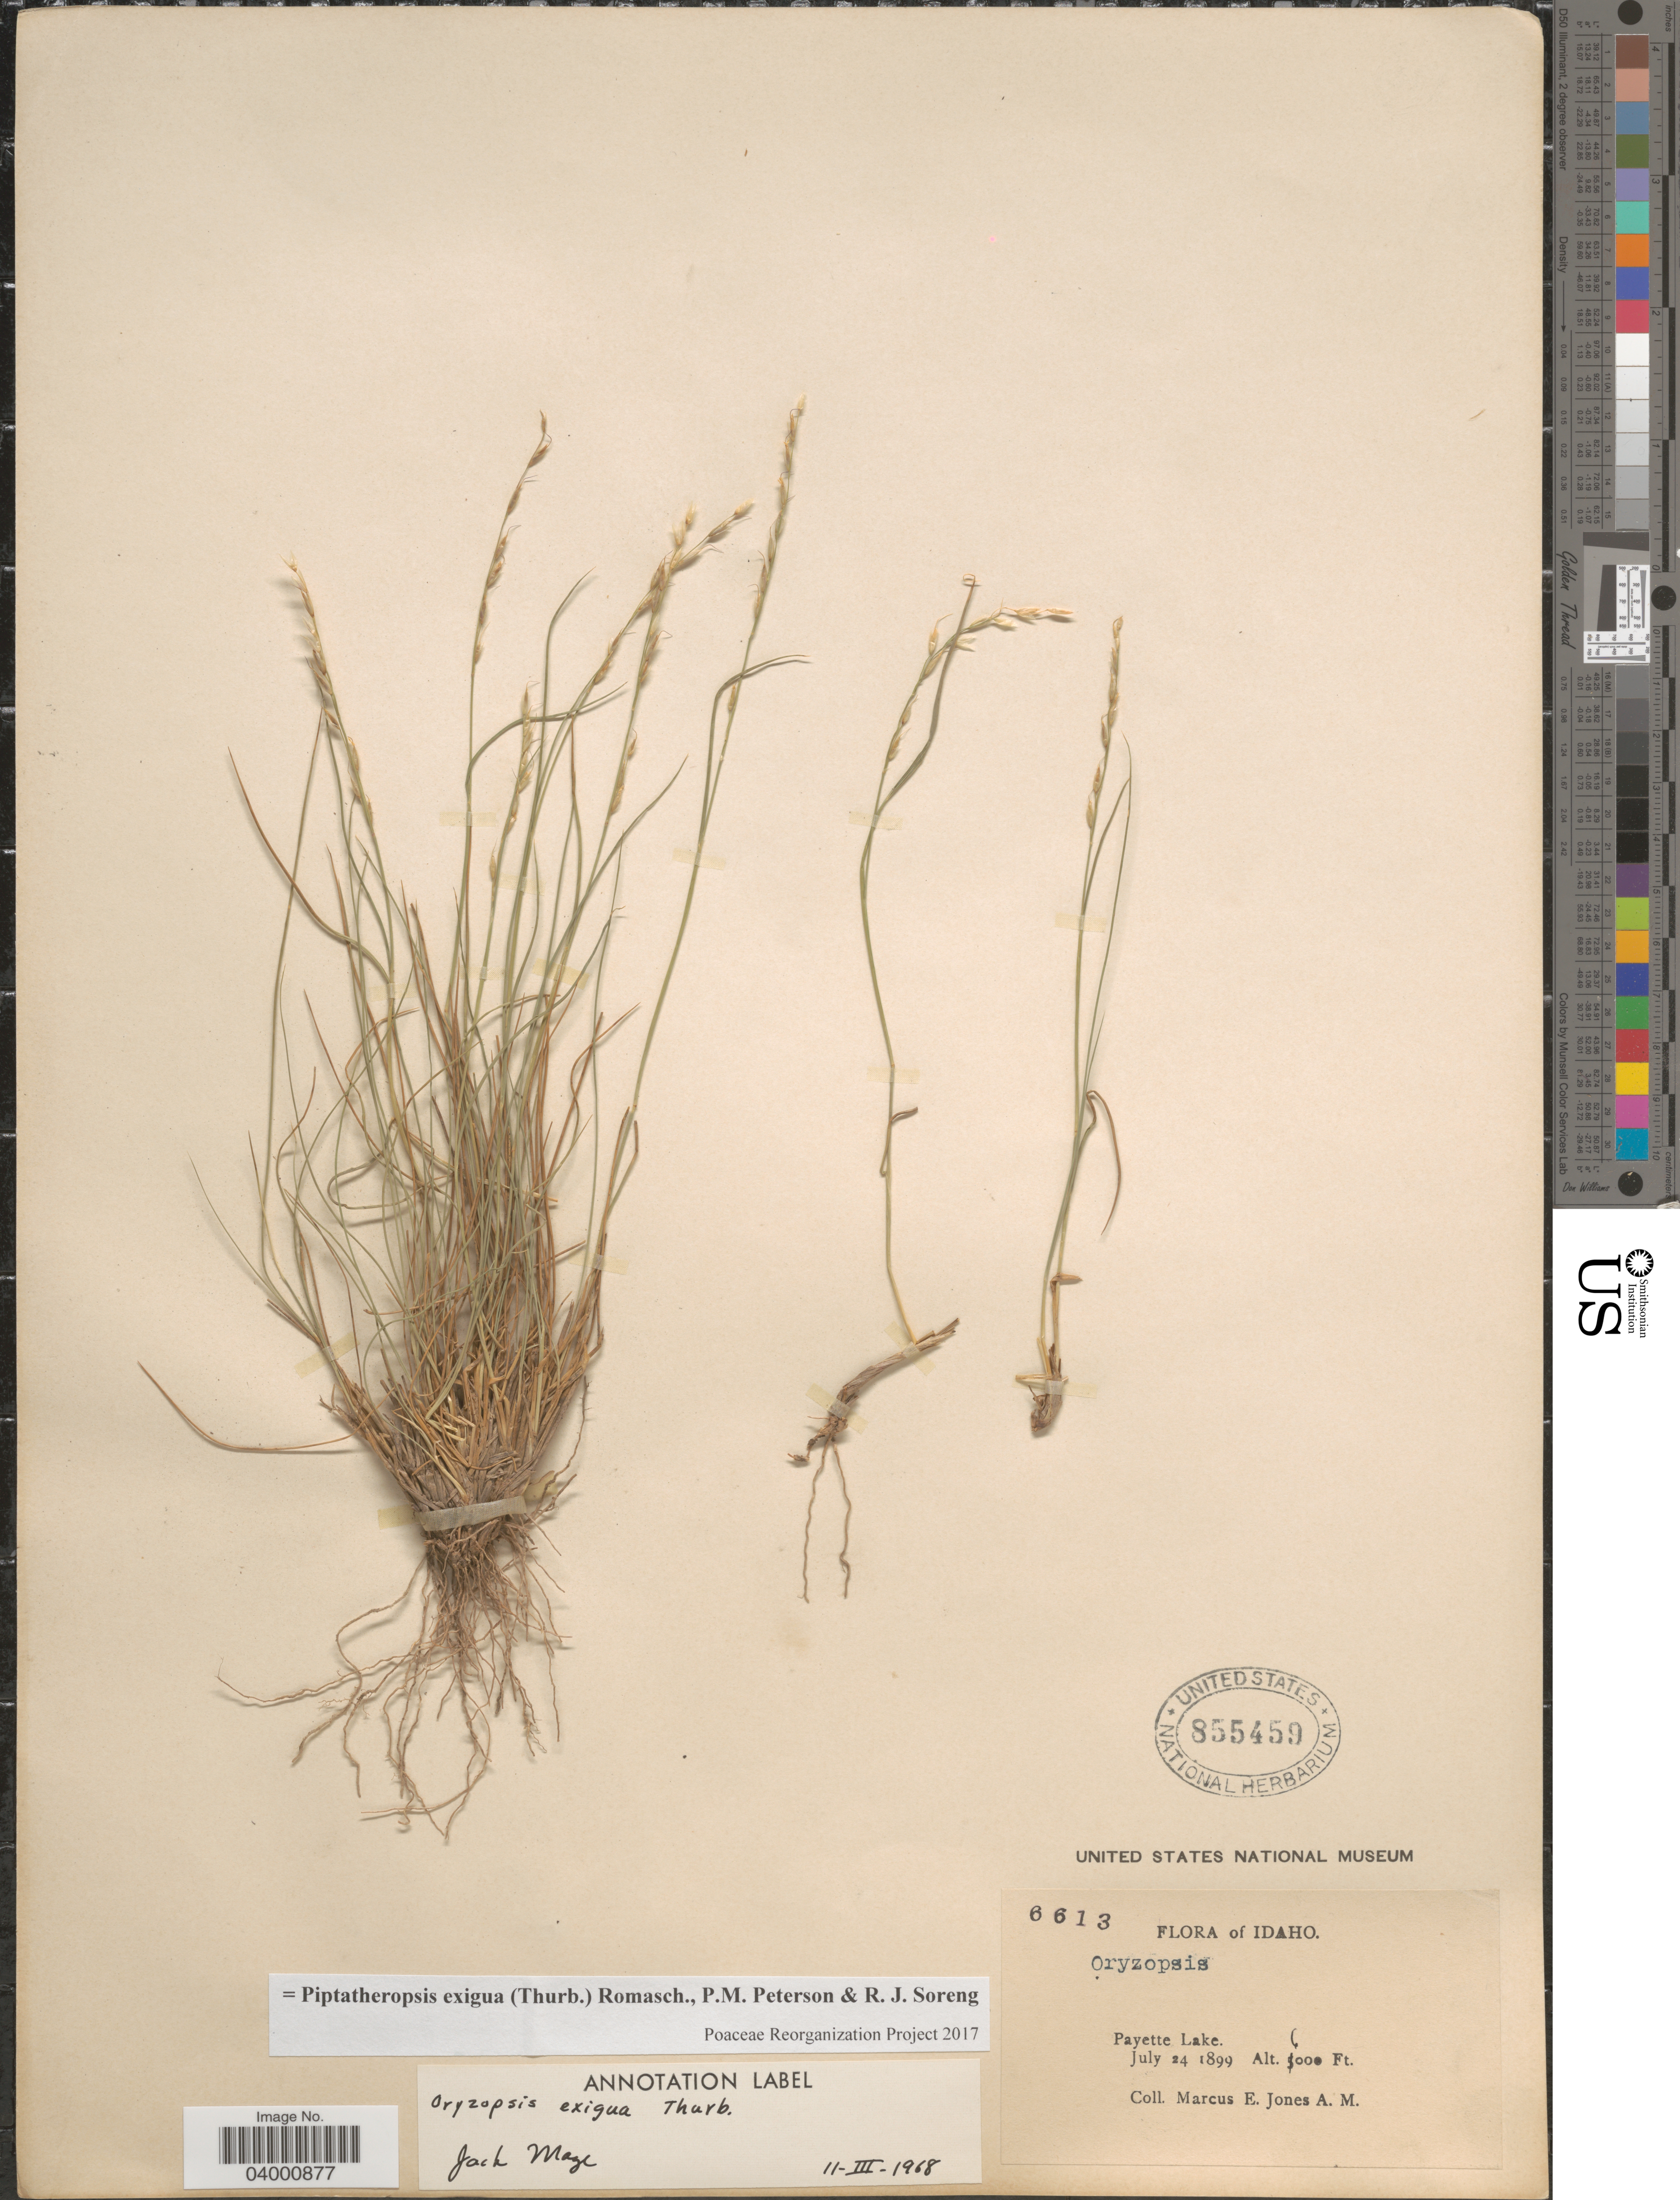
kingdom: Plantae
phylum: Tracheophyta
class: Liliopsida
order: Poales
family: Poaceae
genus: Piptatheropsis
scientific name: Piptatheropsis exigua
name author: (Thurb.) Romasch. et al.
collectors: M. E. Jones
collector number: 6613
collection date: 1899-07-24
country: United States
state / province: Idaho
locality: Payette Lake.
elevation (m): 1829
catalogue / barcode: US 855459